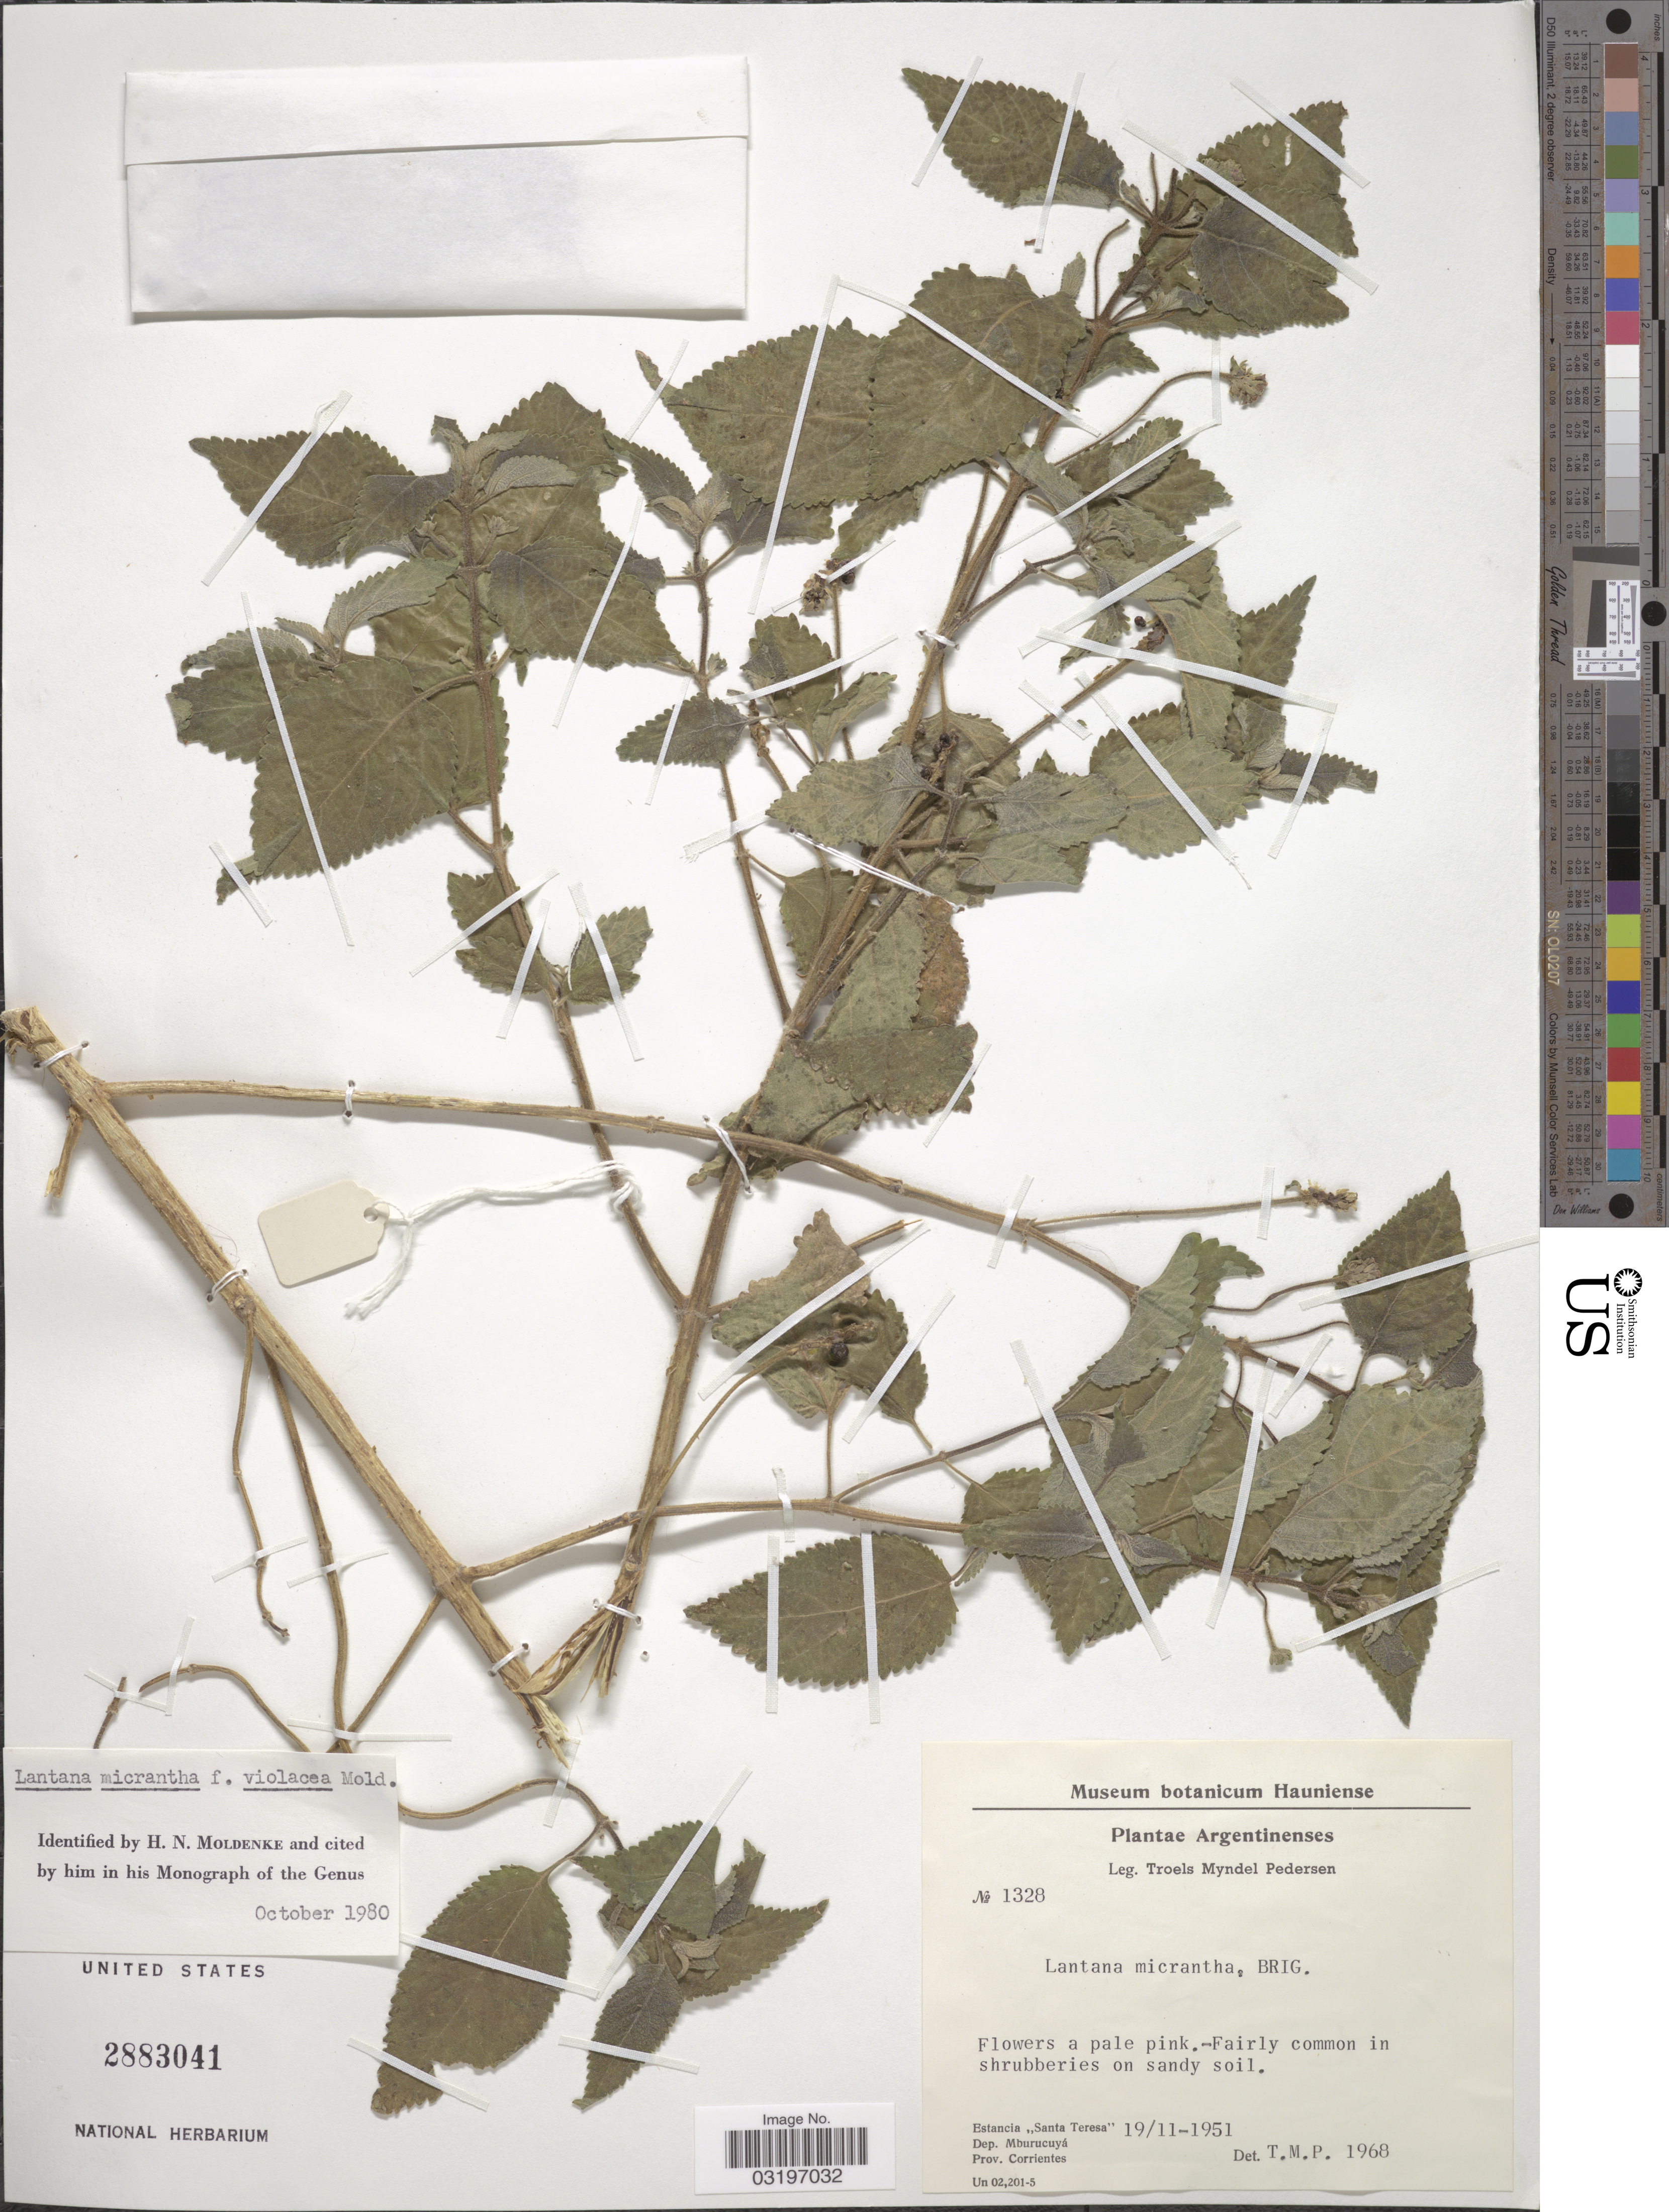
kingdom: Plantae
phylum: Tracheophyta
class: Magnoliopsida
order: Lamiales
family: Verbenaceae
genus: Lantana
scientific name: Lantana micrantha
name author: Briq.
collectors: T. Pederson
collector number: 1328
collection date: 1951-11-19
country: Argentina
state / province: Corrientes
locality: Estancia "Sata Teresa". Dep. Mburucuyá.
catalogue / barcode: US 2883041